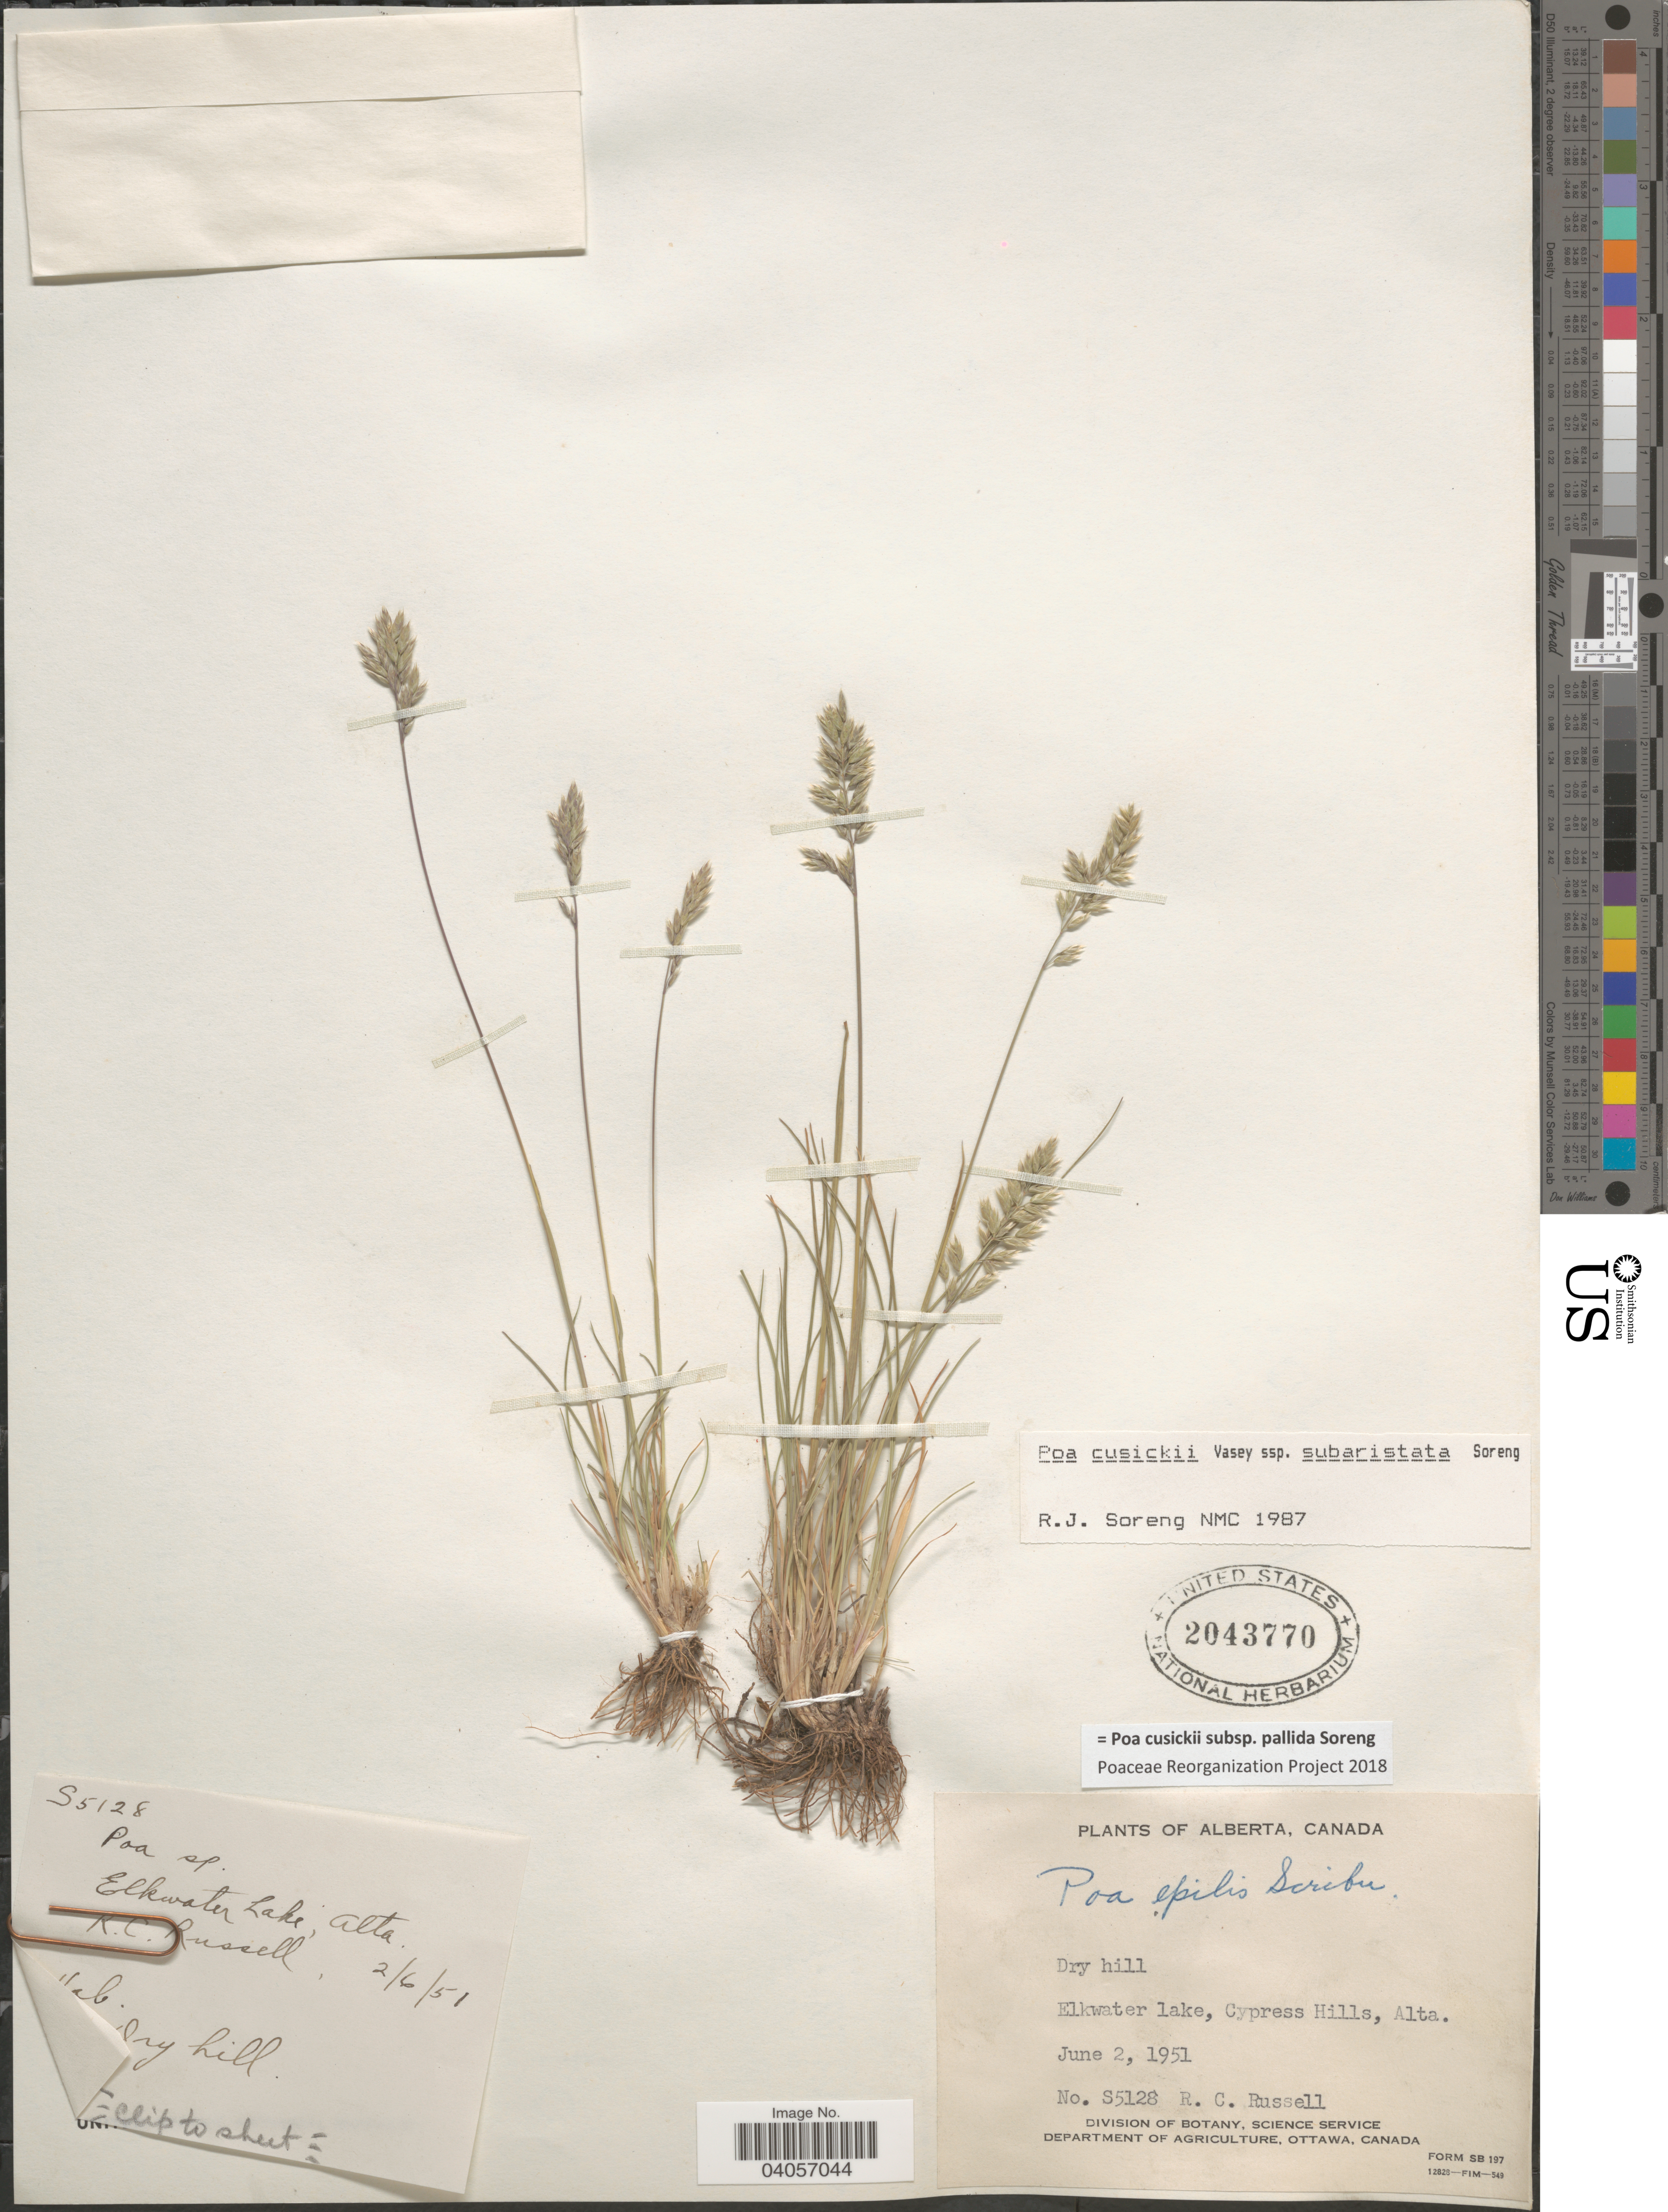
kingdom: Plantae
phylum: Tracheophyta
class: Liliopsida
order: Poales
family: Poaceae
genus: Poa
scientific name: Poa cusickii subsp. pallida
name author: Soreng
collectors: R. Russell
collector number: S5128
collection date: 1951-06-02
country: Canada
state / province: Alberta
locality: Elkwater Lake, Cypress Hills.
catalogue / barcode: US 2043770